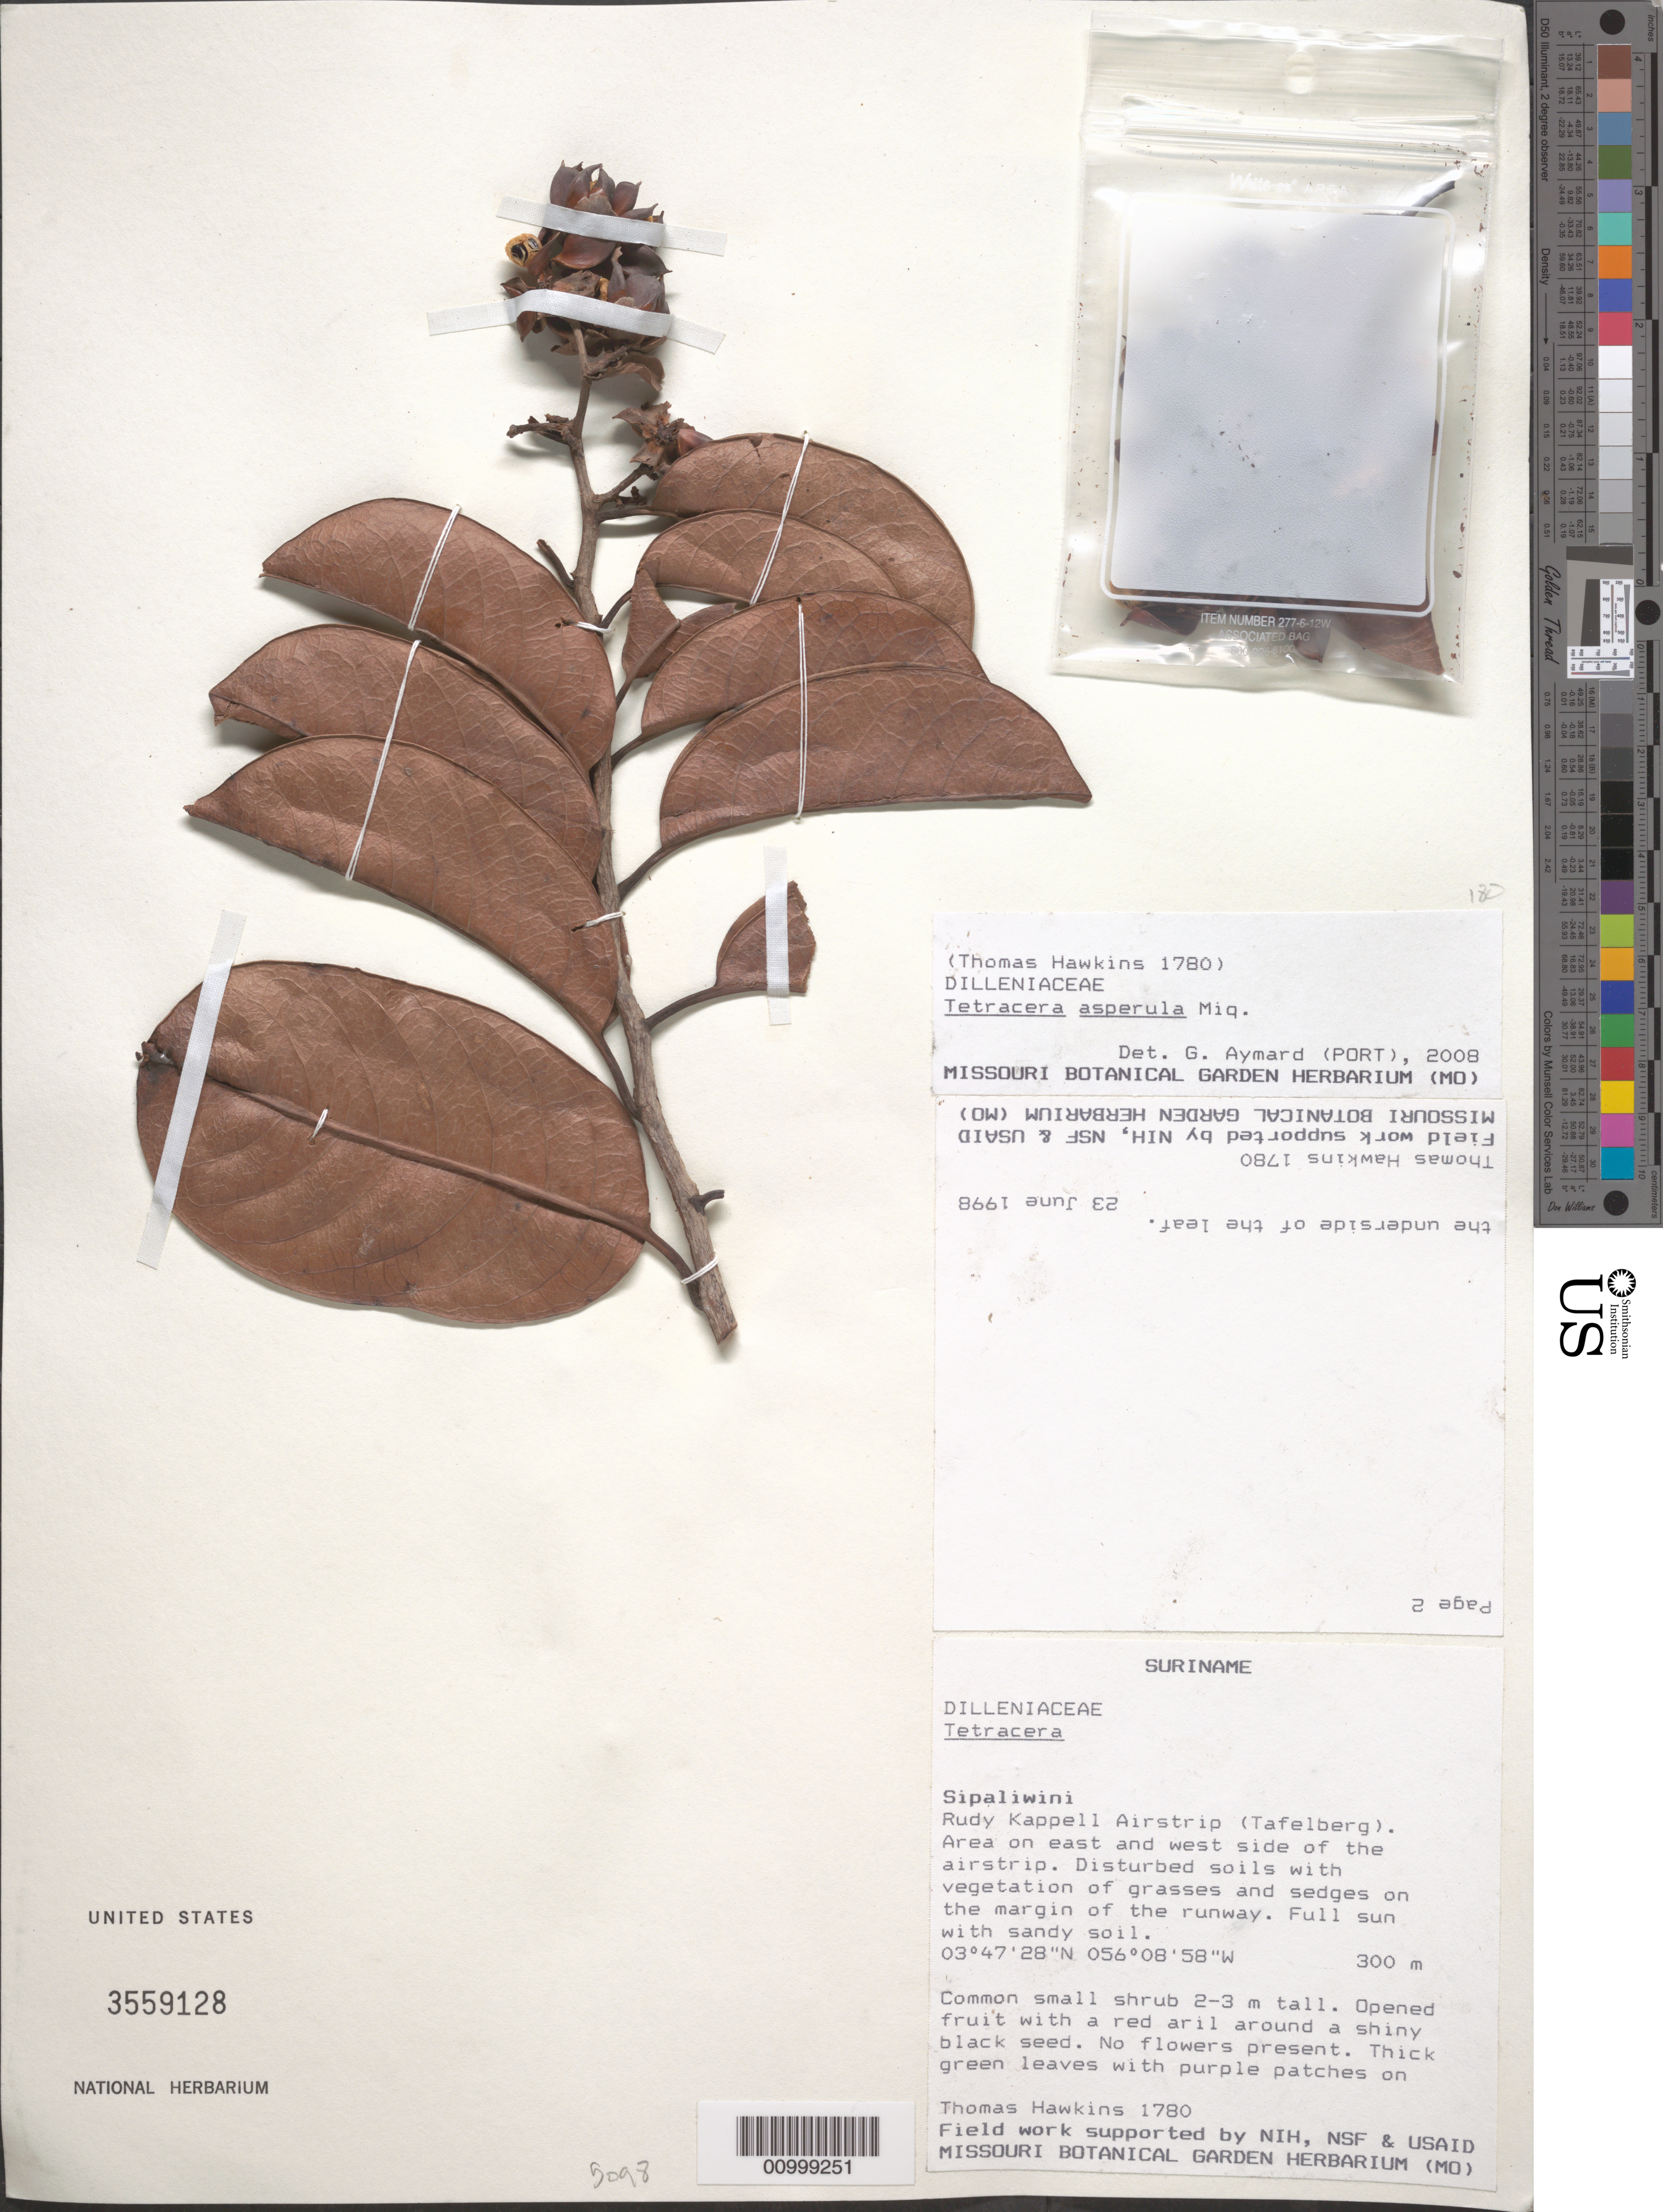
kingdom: Plantae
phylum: Tracheophyta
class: Magnoliopsida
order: Dilleniales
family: Dilleniaceae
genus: Tetracera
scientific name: Tetracera asperula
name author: Miq.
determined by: Aymard C., G. A., (PORT), Univ. Nac. Exp. de los Llanos Ezequiel Zamora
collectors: T. Hawkins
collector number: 1780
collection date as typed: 23-Jun-98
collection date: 1998-06-23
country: Suriname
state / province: Sipaliwini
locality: Rudy Kappell Airstrip (Tafelberg). Area on east and west side of the airstrip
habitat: Disturbed soils with vegetation of grasses and sedges on the margin of the runway. Full sun with sandy soil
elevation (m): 300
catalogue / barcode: US 3559128